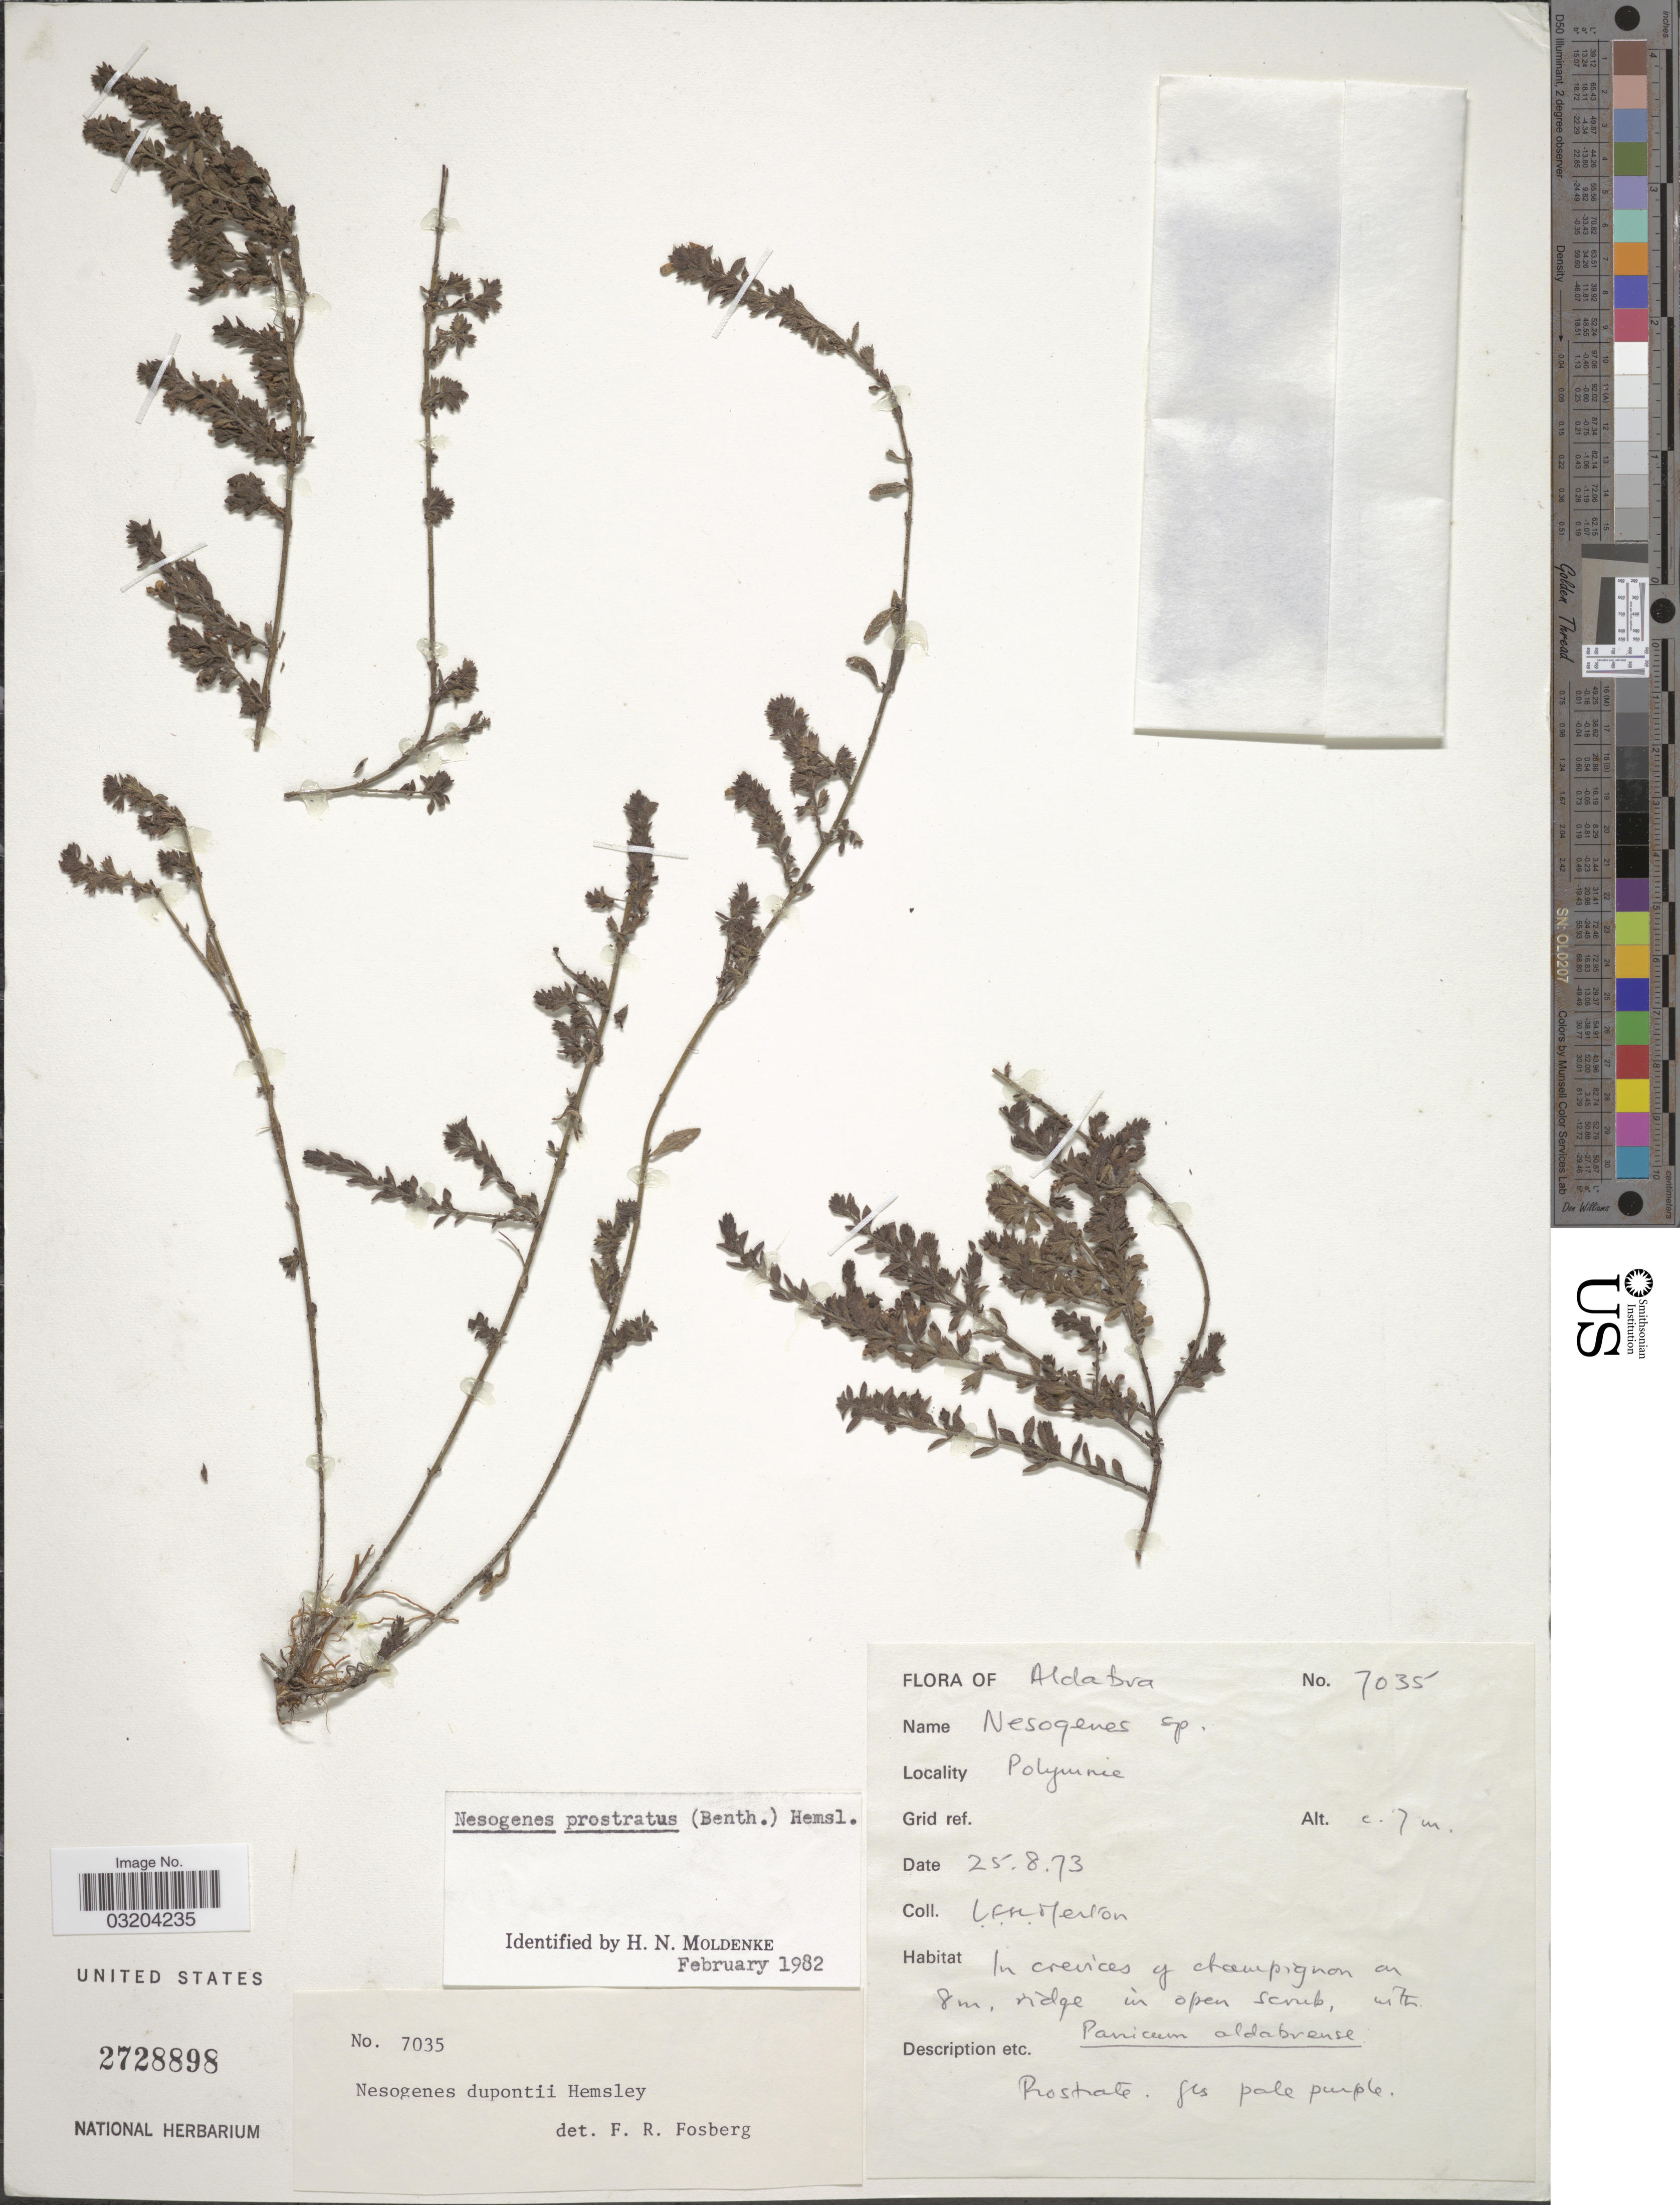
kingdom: Plantae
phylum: Tracheophyta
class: Magnoliopsida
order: Lamiales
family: Orobanchaceae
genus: Nesogenes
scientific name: Nesogenes prostrata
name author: (Benth.) Hemsl.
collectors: L. Merton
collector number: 7035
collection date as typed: Transcribed d/m/y: 25/8/73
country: Seychelles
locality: Aldabra, Polymnie.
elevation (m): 7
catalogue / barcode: US 2728898